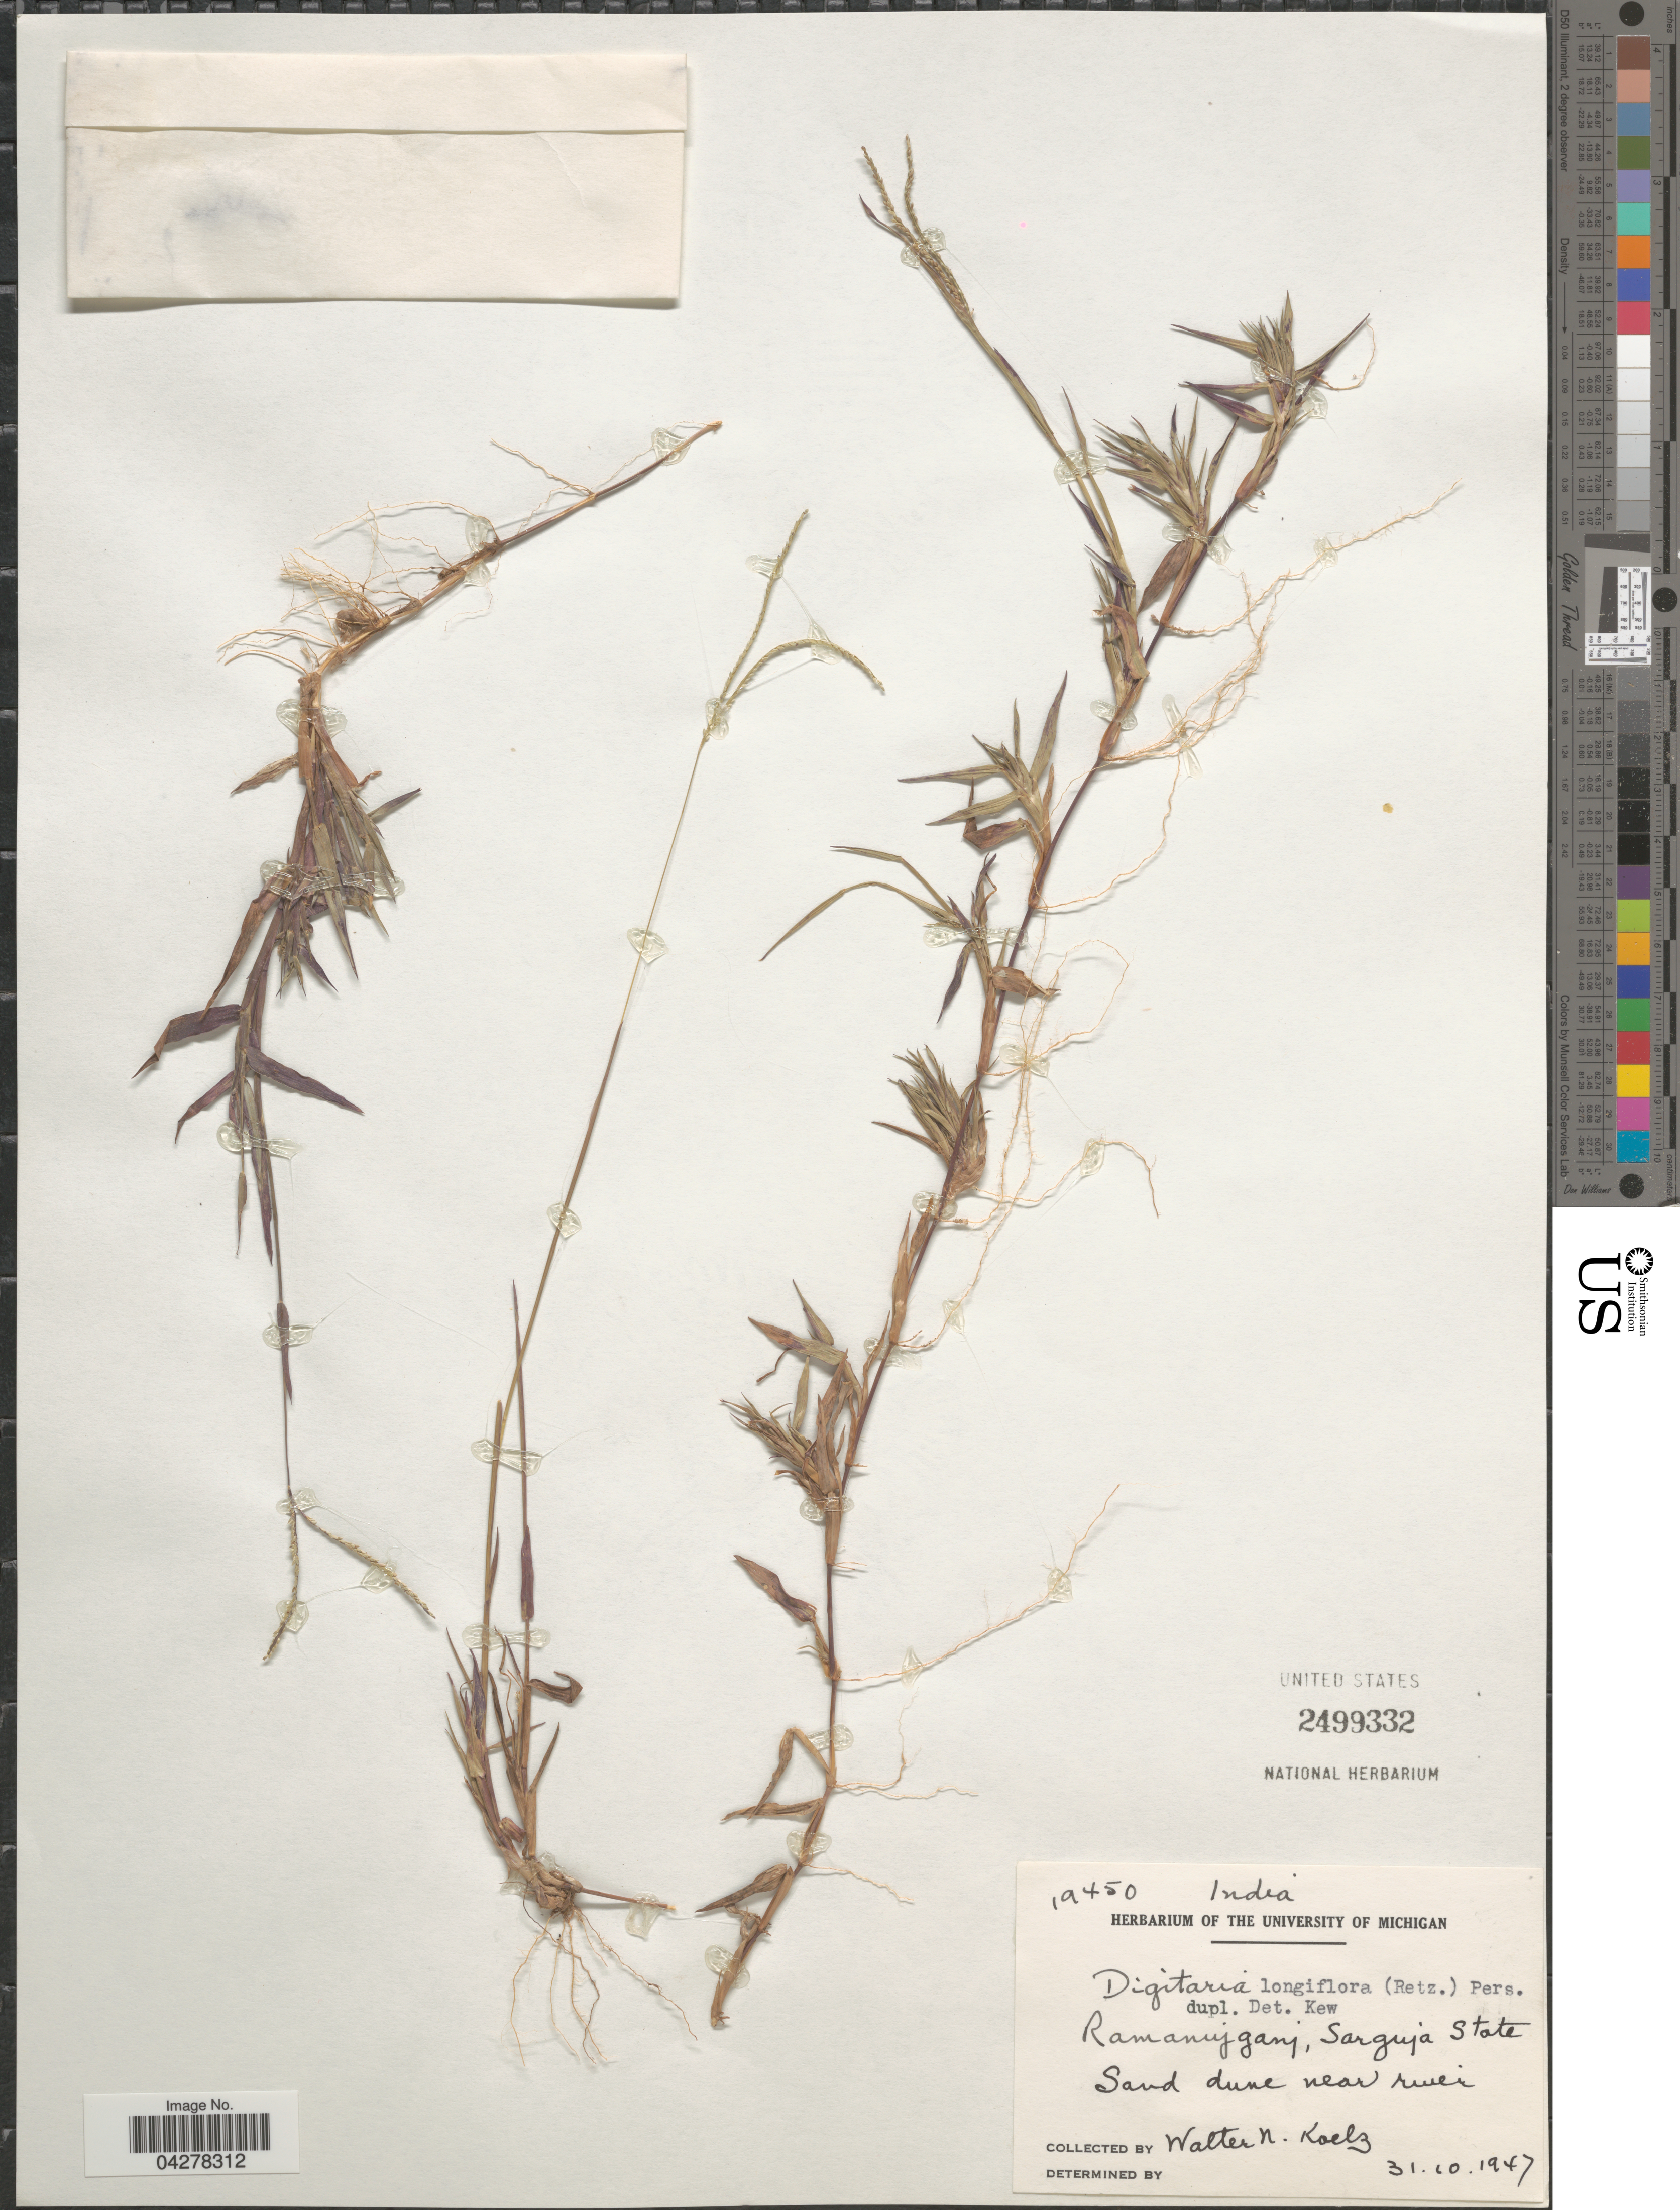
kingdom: Plantae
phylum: Tracheophyta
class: Liliopsida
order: Poales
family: Poaceae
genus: Digitaria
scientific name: Digitaria longiflora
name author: (Retz.) Pers.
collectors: W. N. Koelz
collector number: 19450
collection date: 1947-10-31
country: India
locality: Ramanujganj, Sarguja State. Sand dune near river.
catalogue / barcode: US 2499332